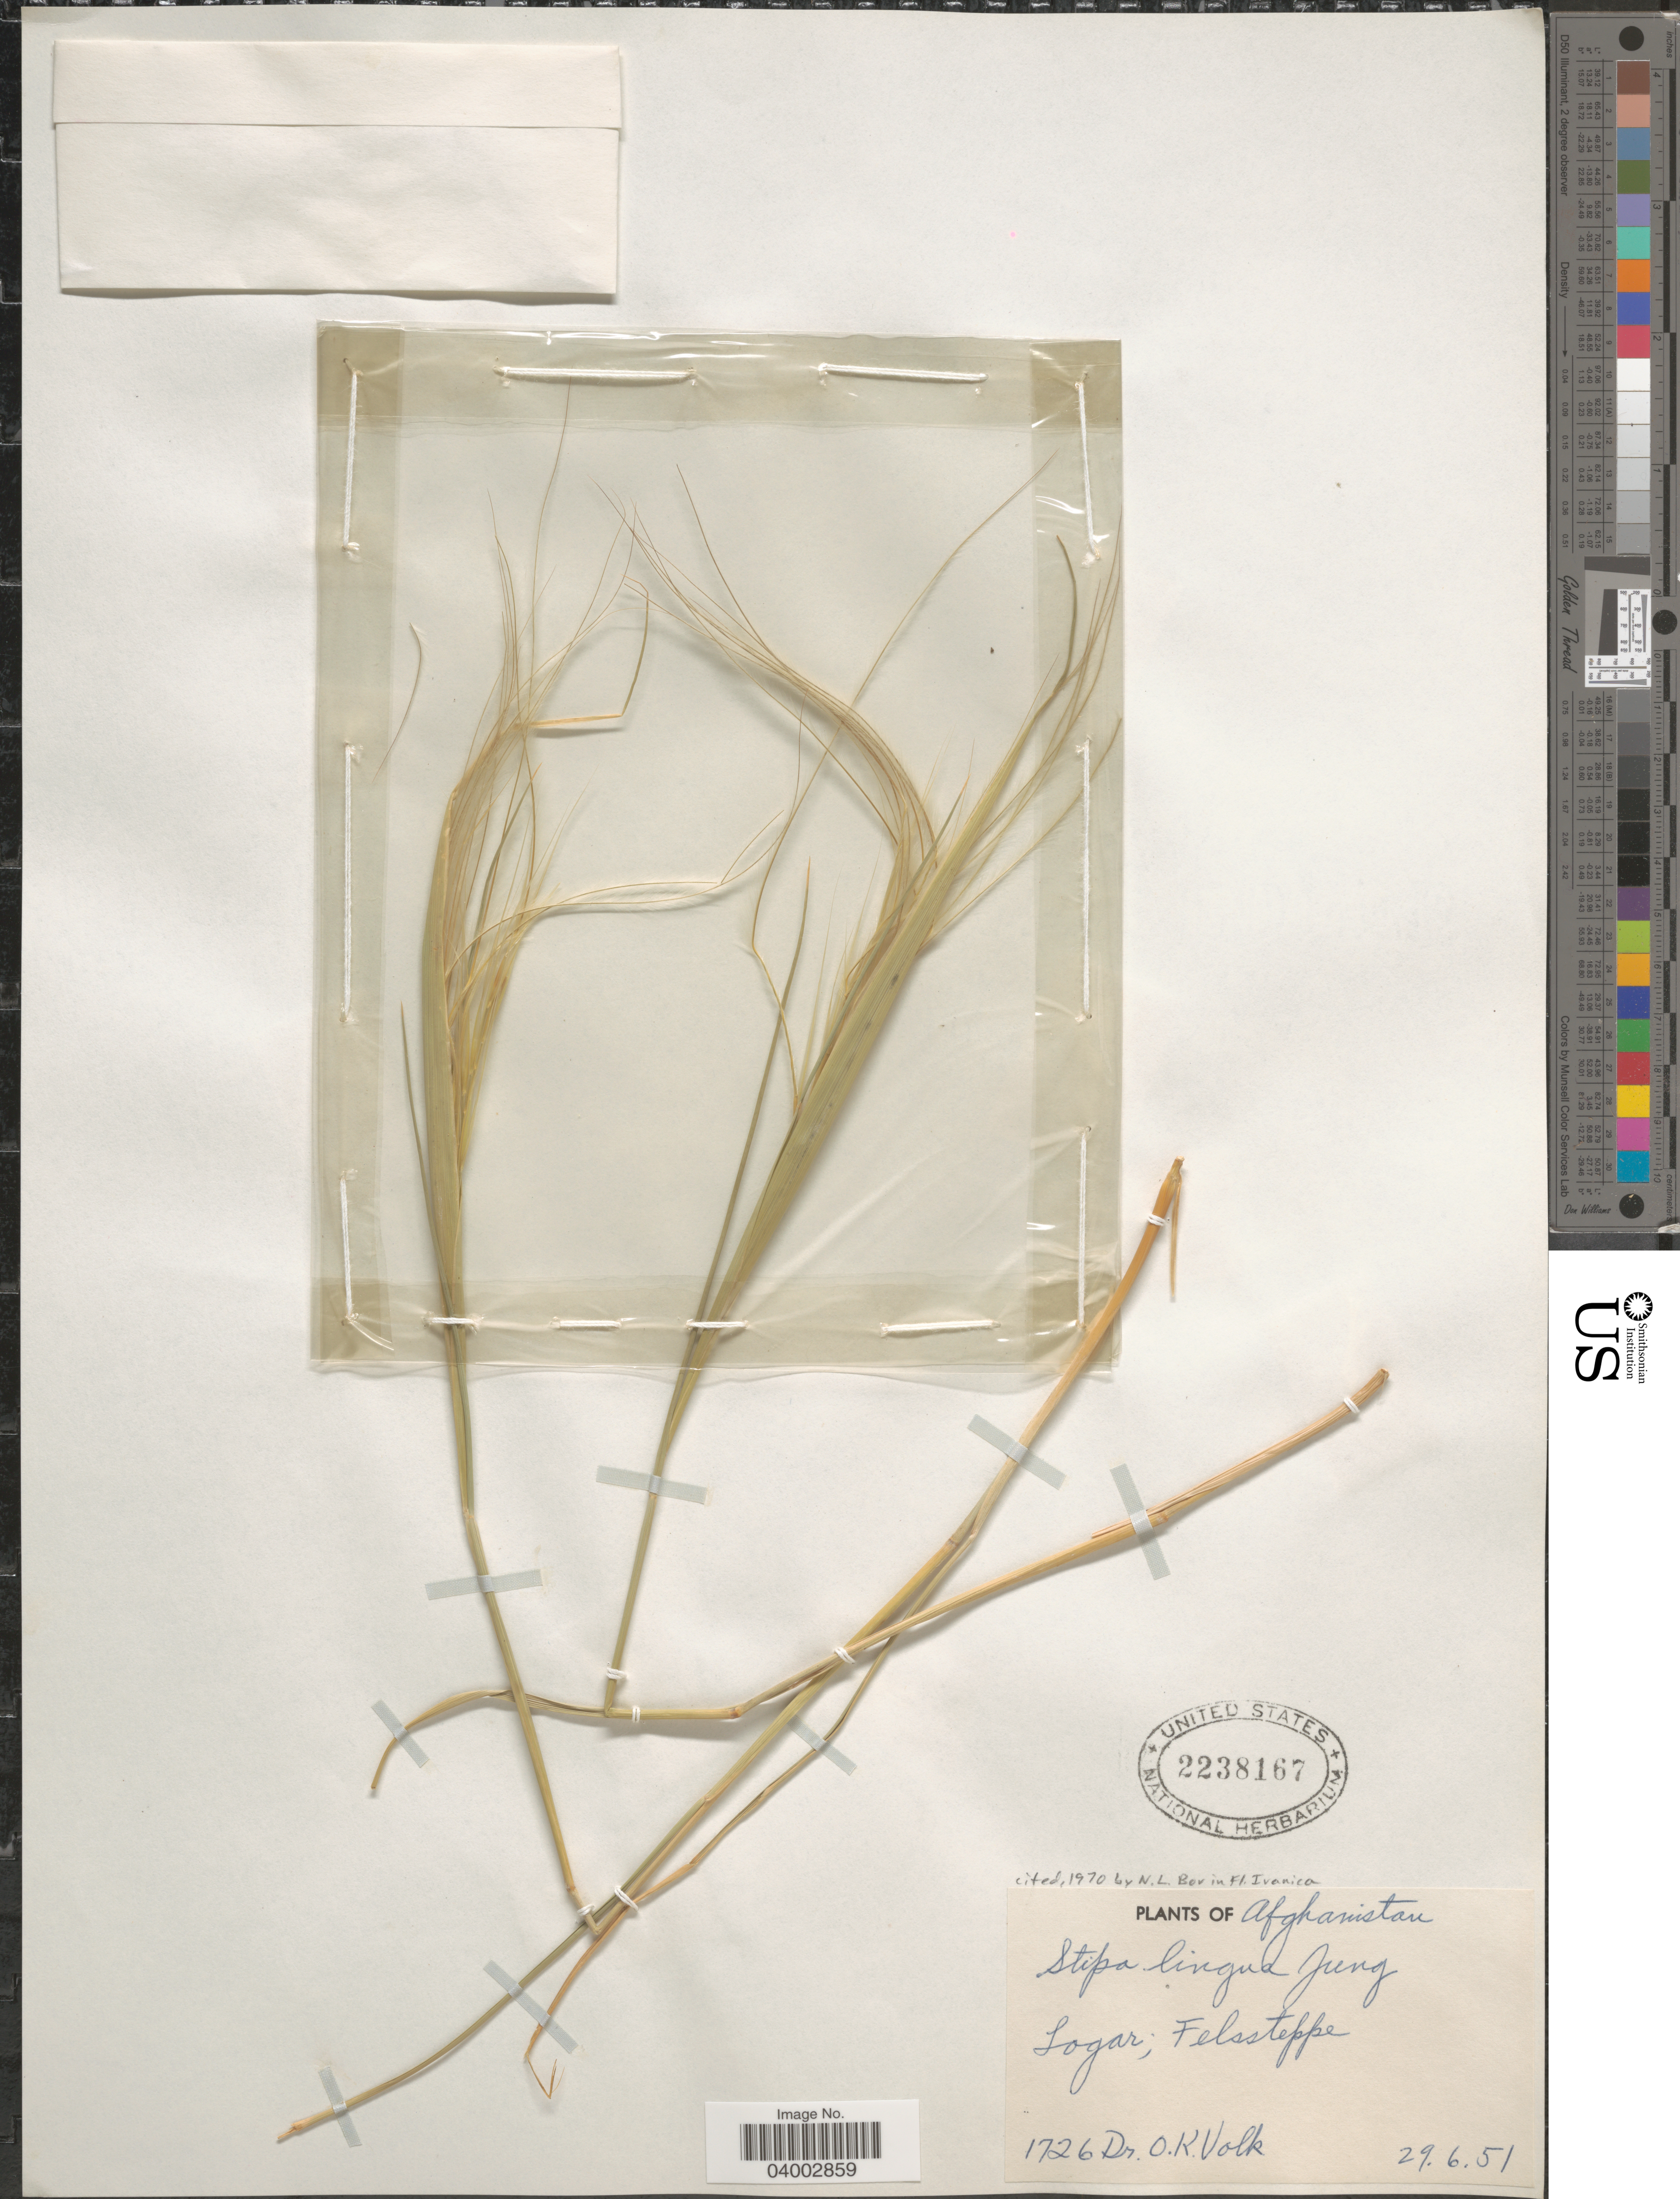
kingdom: Plantae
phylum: Tracheophyta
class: Liliopsida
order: Poales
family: Poaceae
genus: Stipa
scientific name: Stipa lingua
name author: Junge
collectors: O. Volk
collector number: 1726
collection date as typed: Transcribed d/m/y: 29/6/51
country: Afghanistan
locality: Logar; Felssteppe.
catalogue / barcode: US 2238167